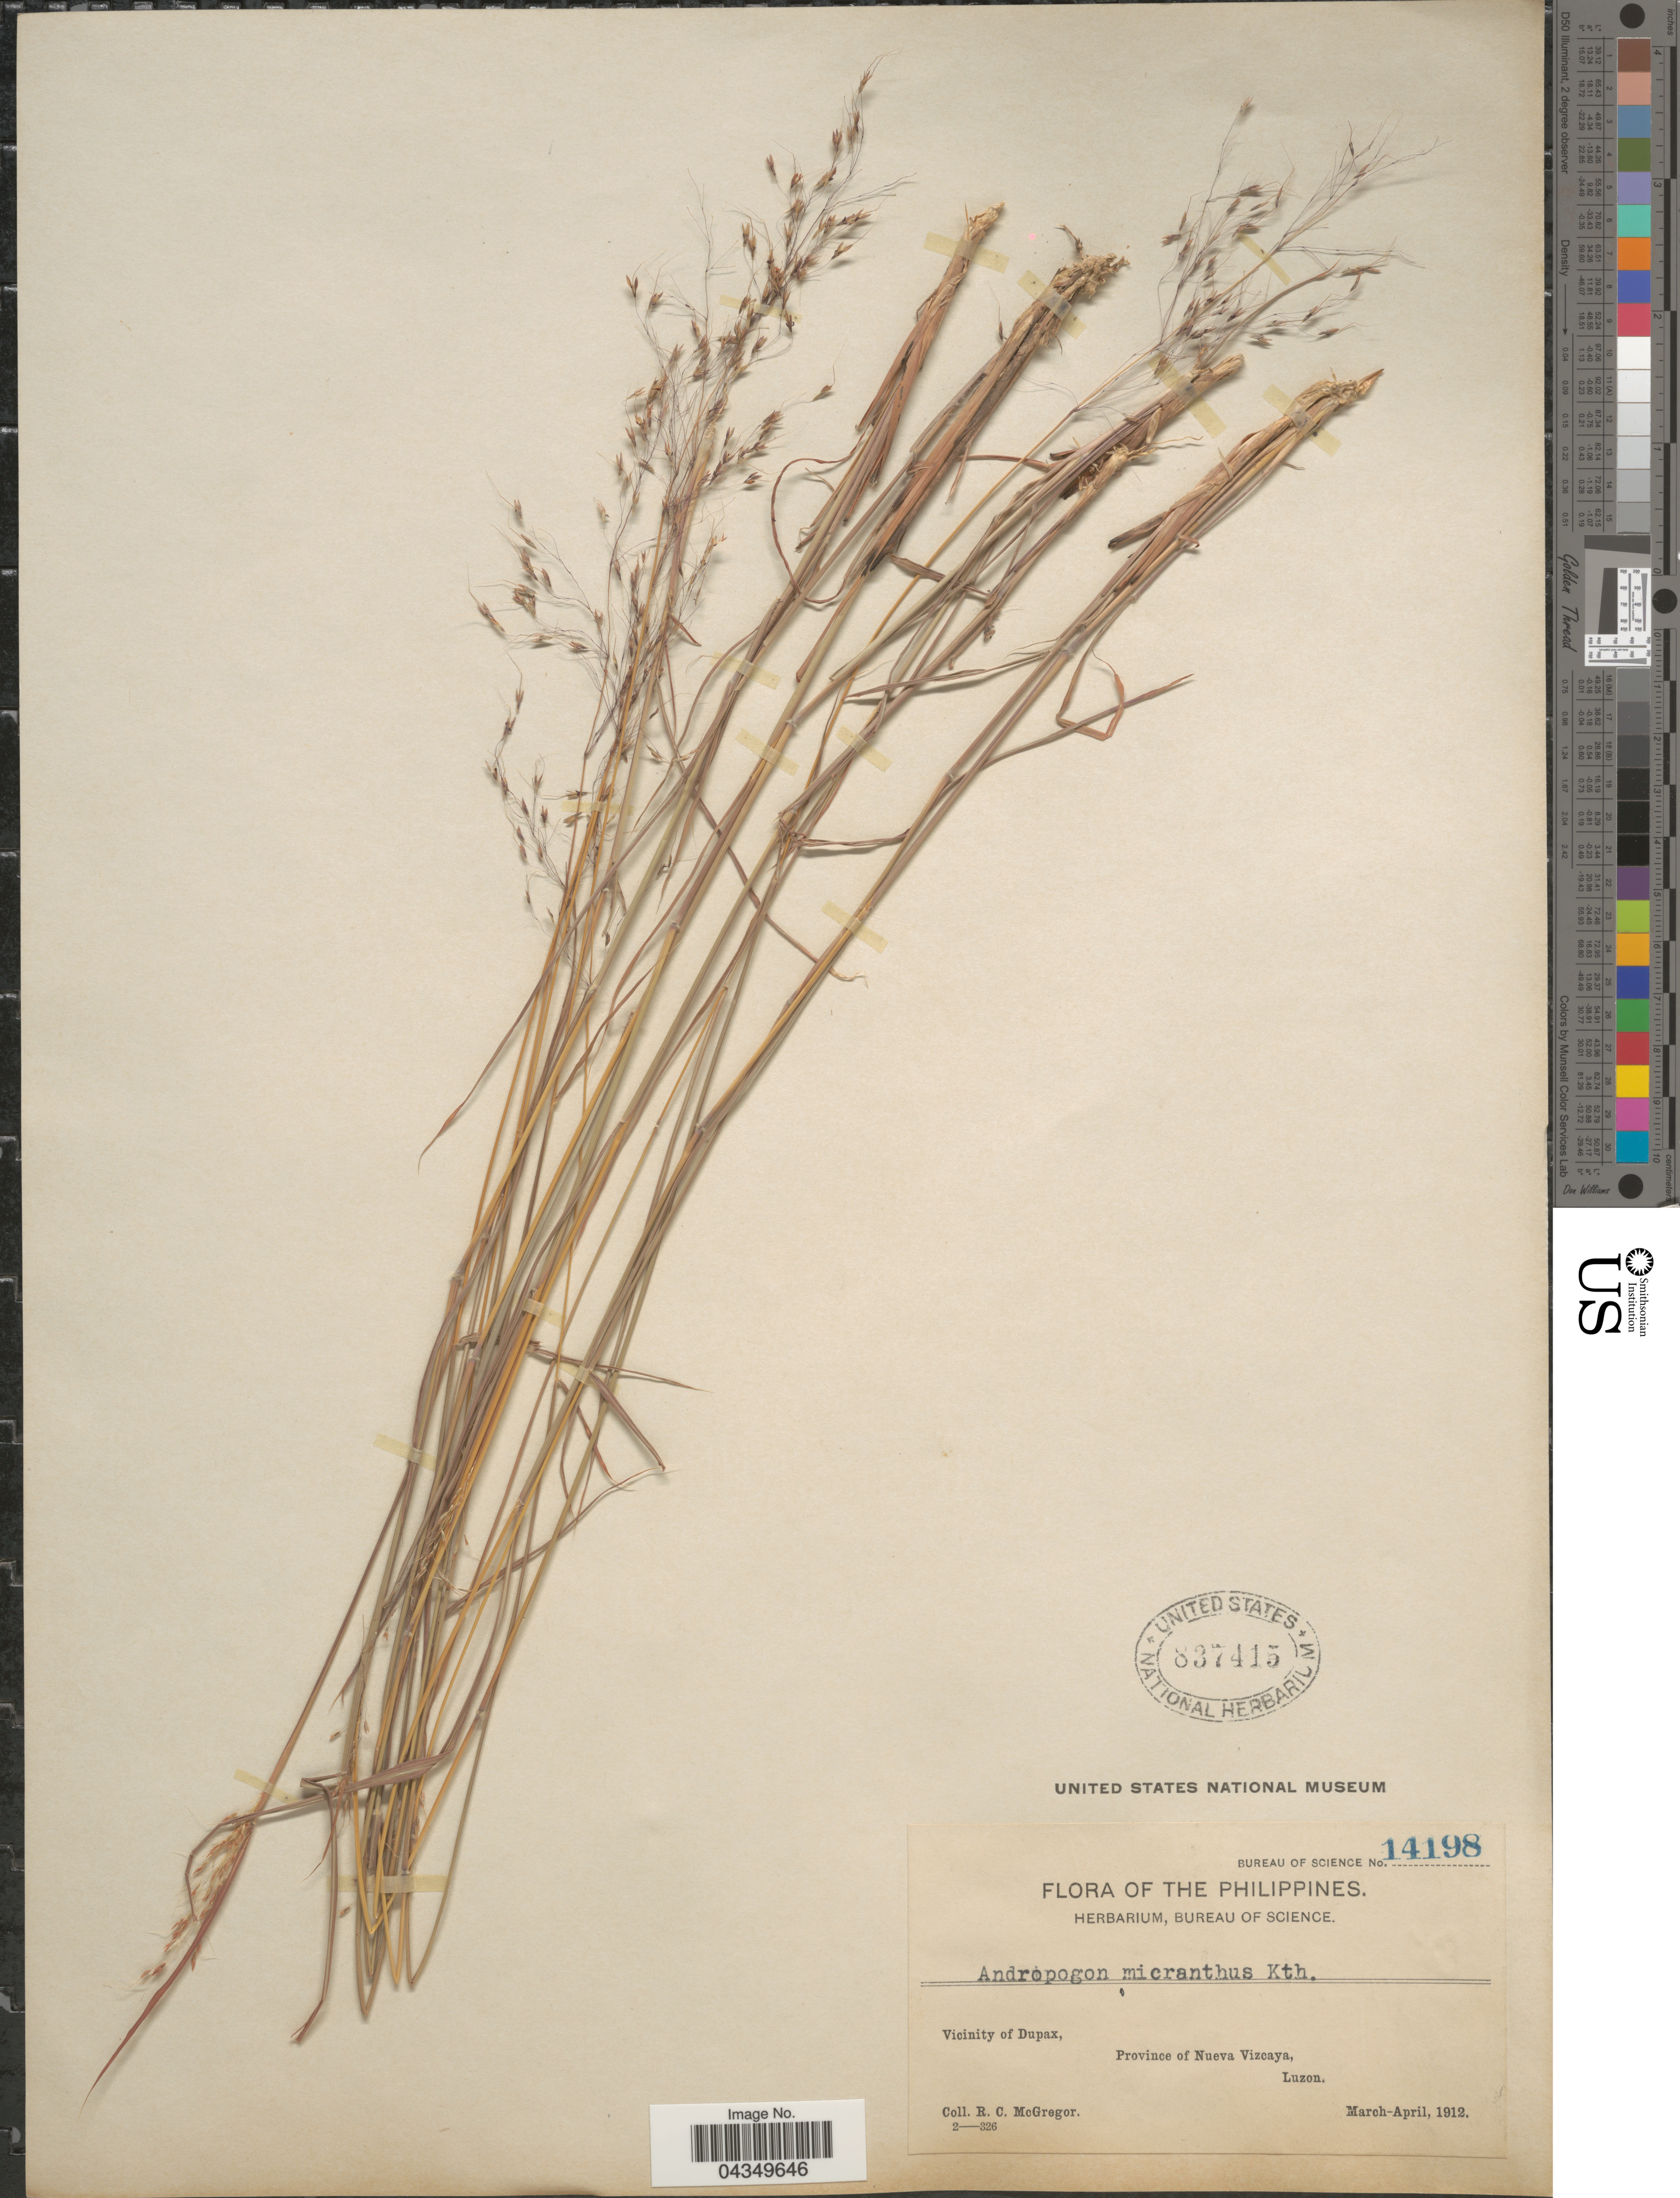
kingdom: Plantae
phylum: Tracheophyta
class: Liliopsida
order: Poales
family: Poaceae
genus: Capillipedium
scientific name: Capillipedium parviflorum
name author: (R. Br.) Stapf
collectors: R. C. McGregor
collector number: Bureau of Science 14198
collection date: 1912-03/1912-04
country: Philippines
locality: Vicinity of Dupax, Province of Nueva Vizcaya, Luzon.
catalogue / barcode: US 837415